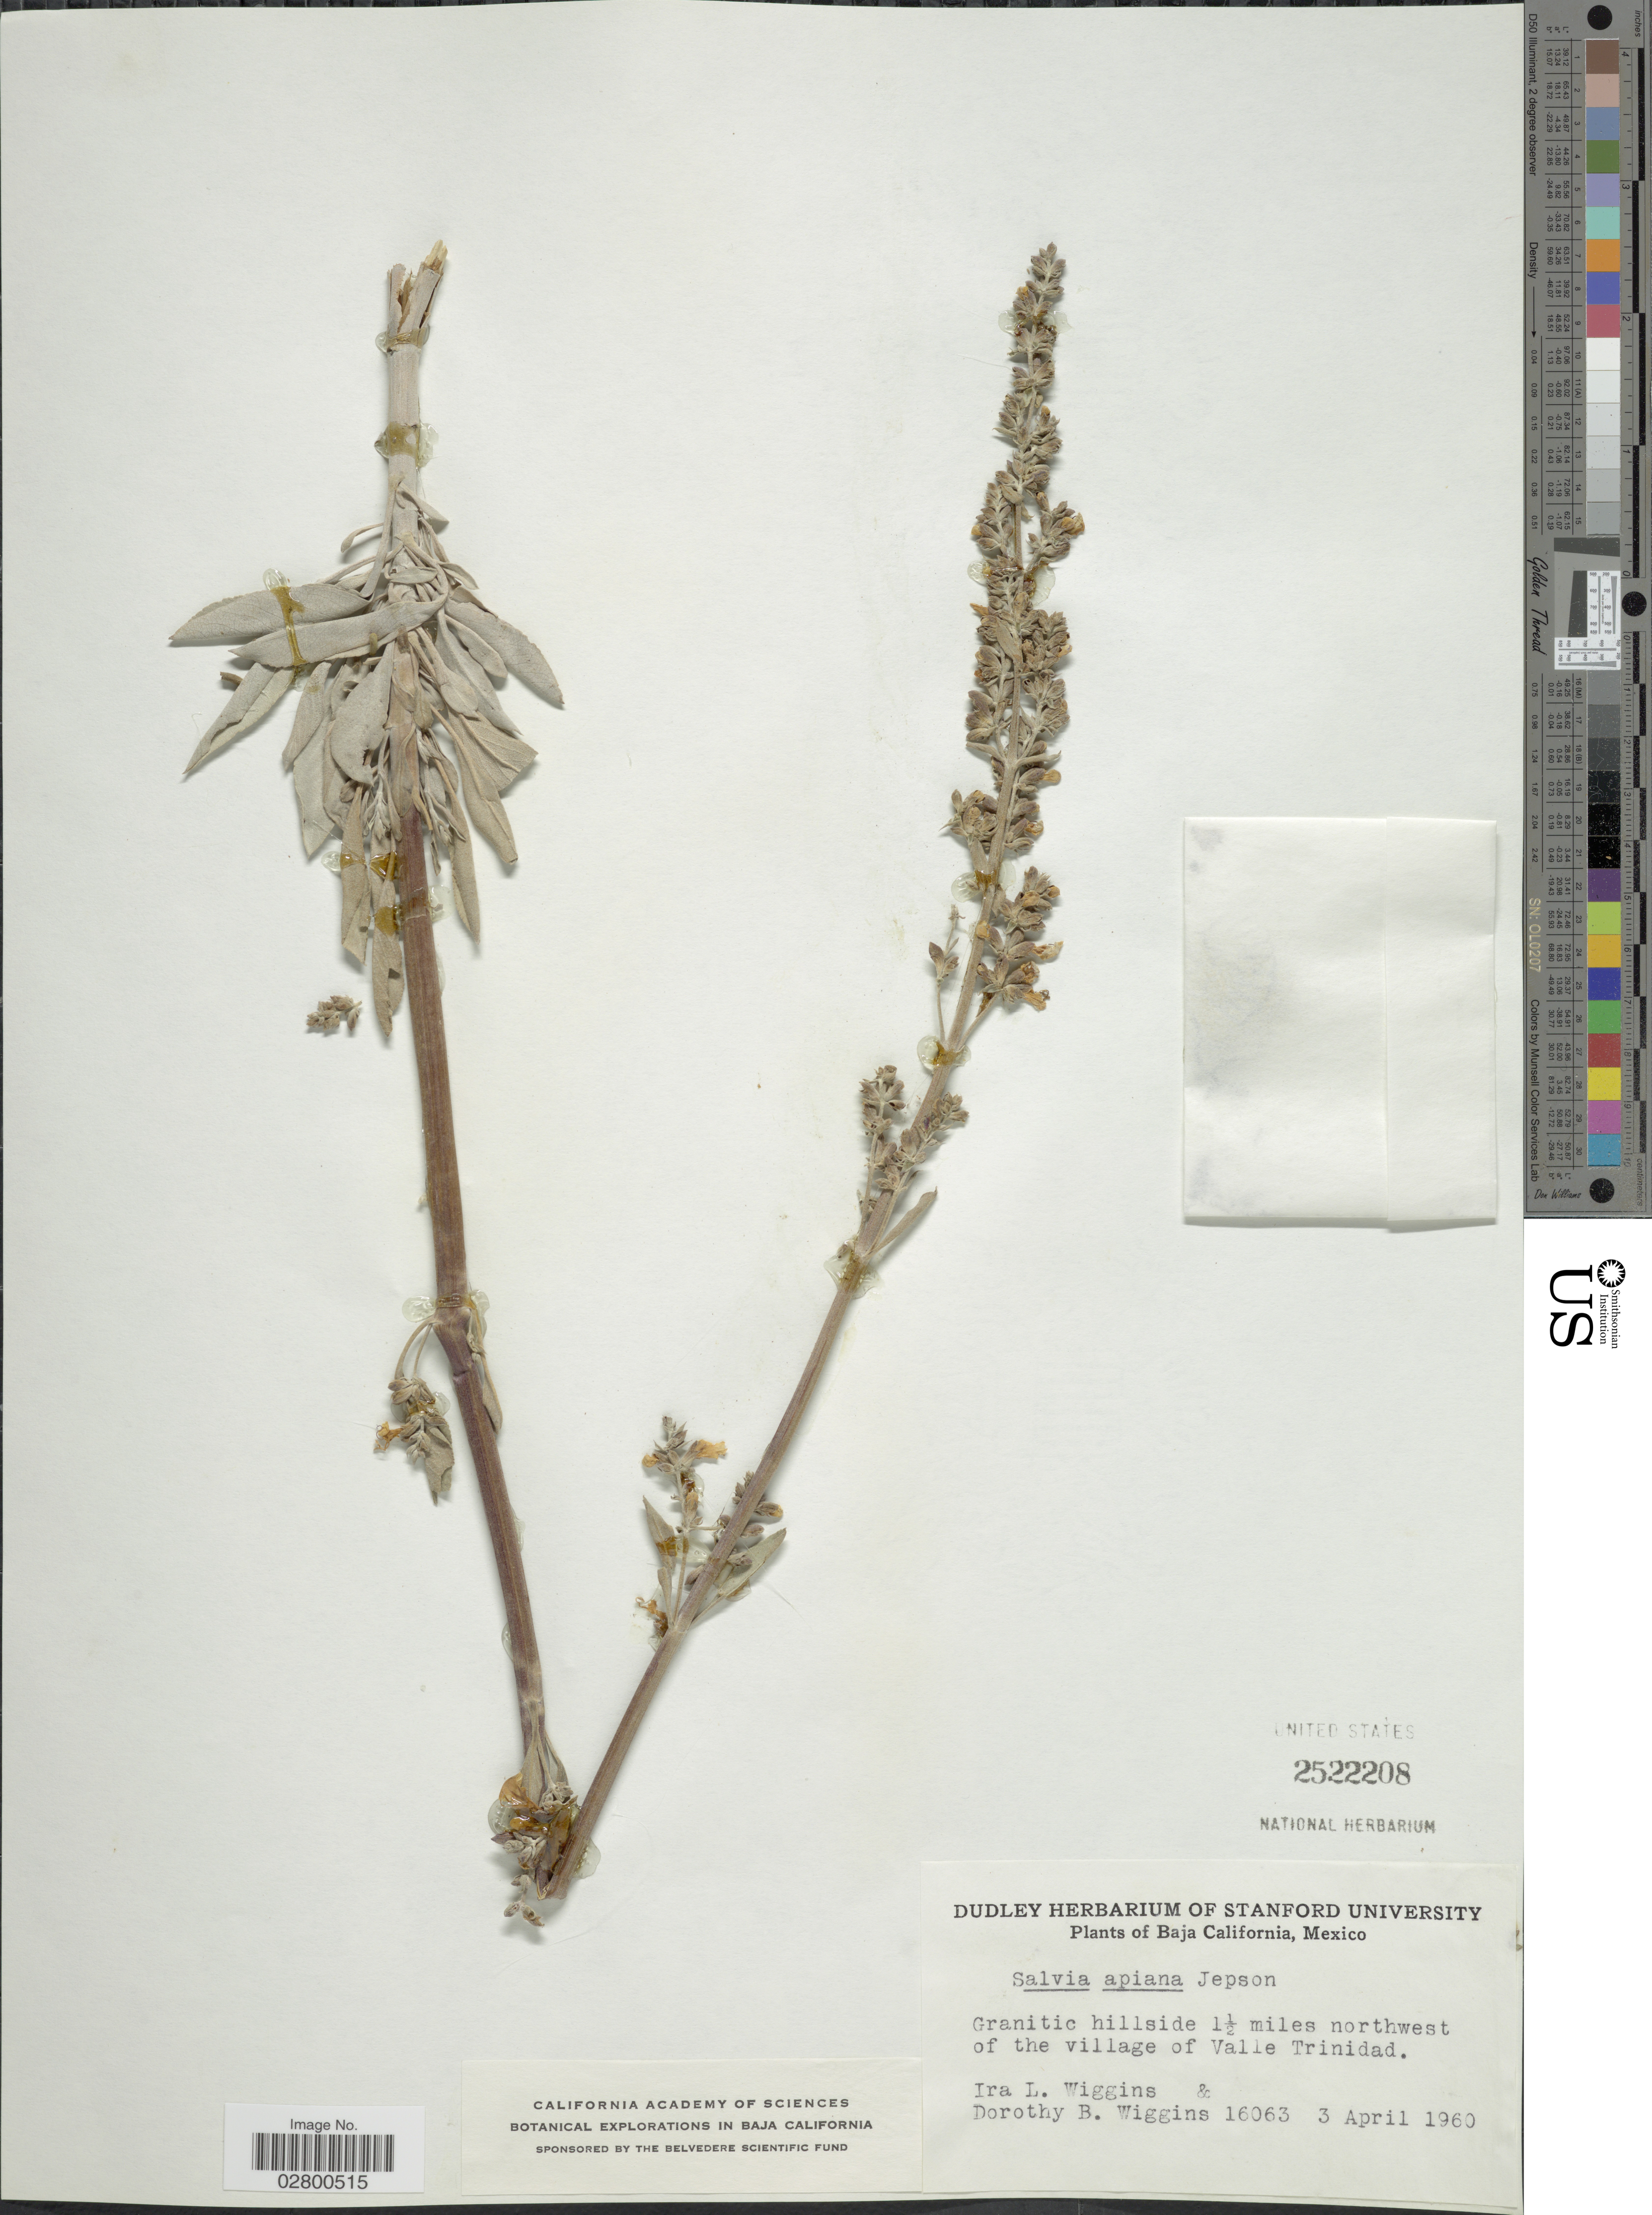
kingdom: Plantae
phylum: Tracheophyta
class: Magnoliopsida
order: Lamiales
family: Lamiaceae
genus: Salvia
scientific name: Salvia apiana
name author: Jeps.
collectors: I. L. Wiggins & D. B. Wiggins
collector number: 16063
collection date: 1960-04-03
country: Mexico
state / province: Baja California Norte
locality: Granitic hillside 1½ miles northwest of the village of Valle Trinidad.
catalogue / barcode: US 2522208